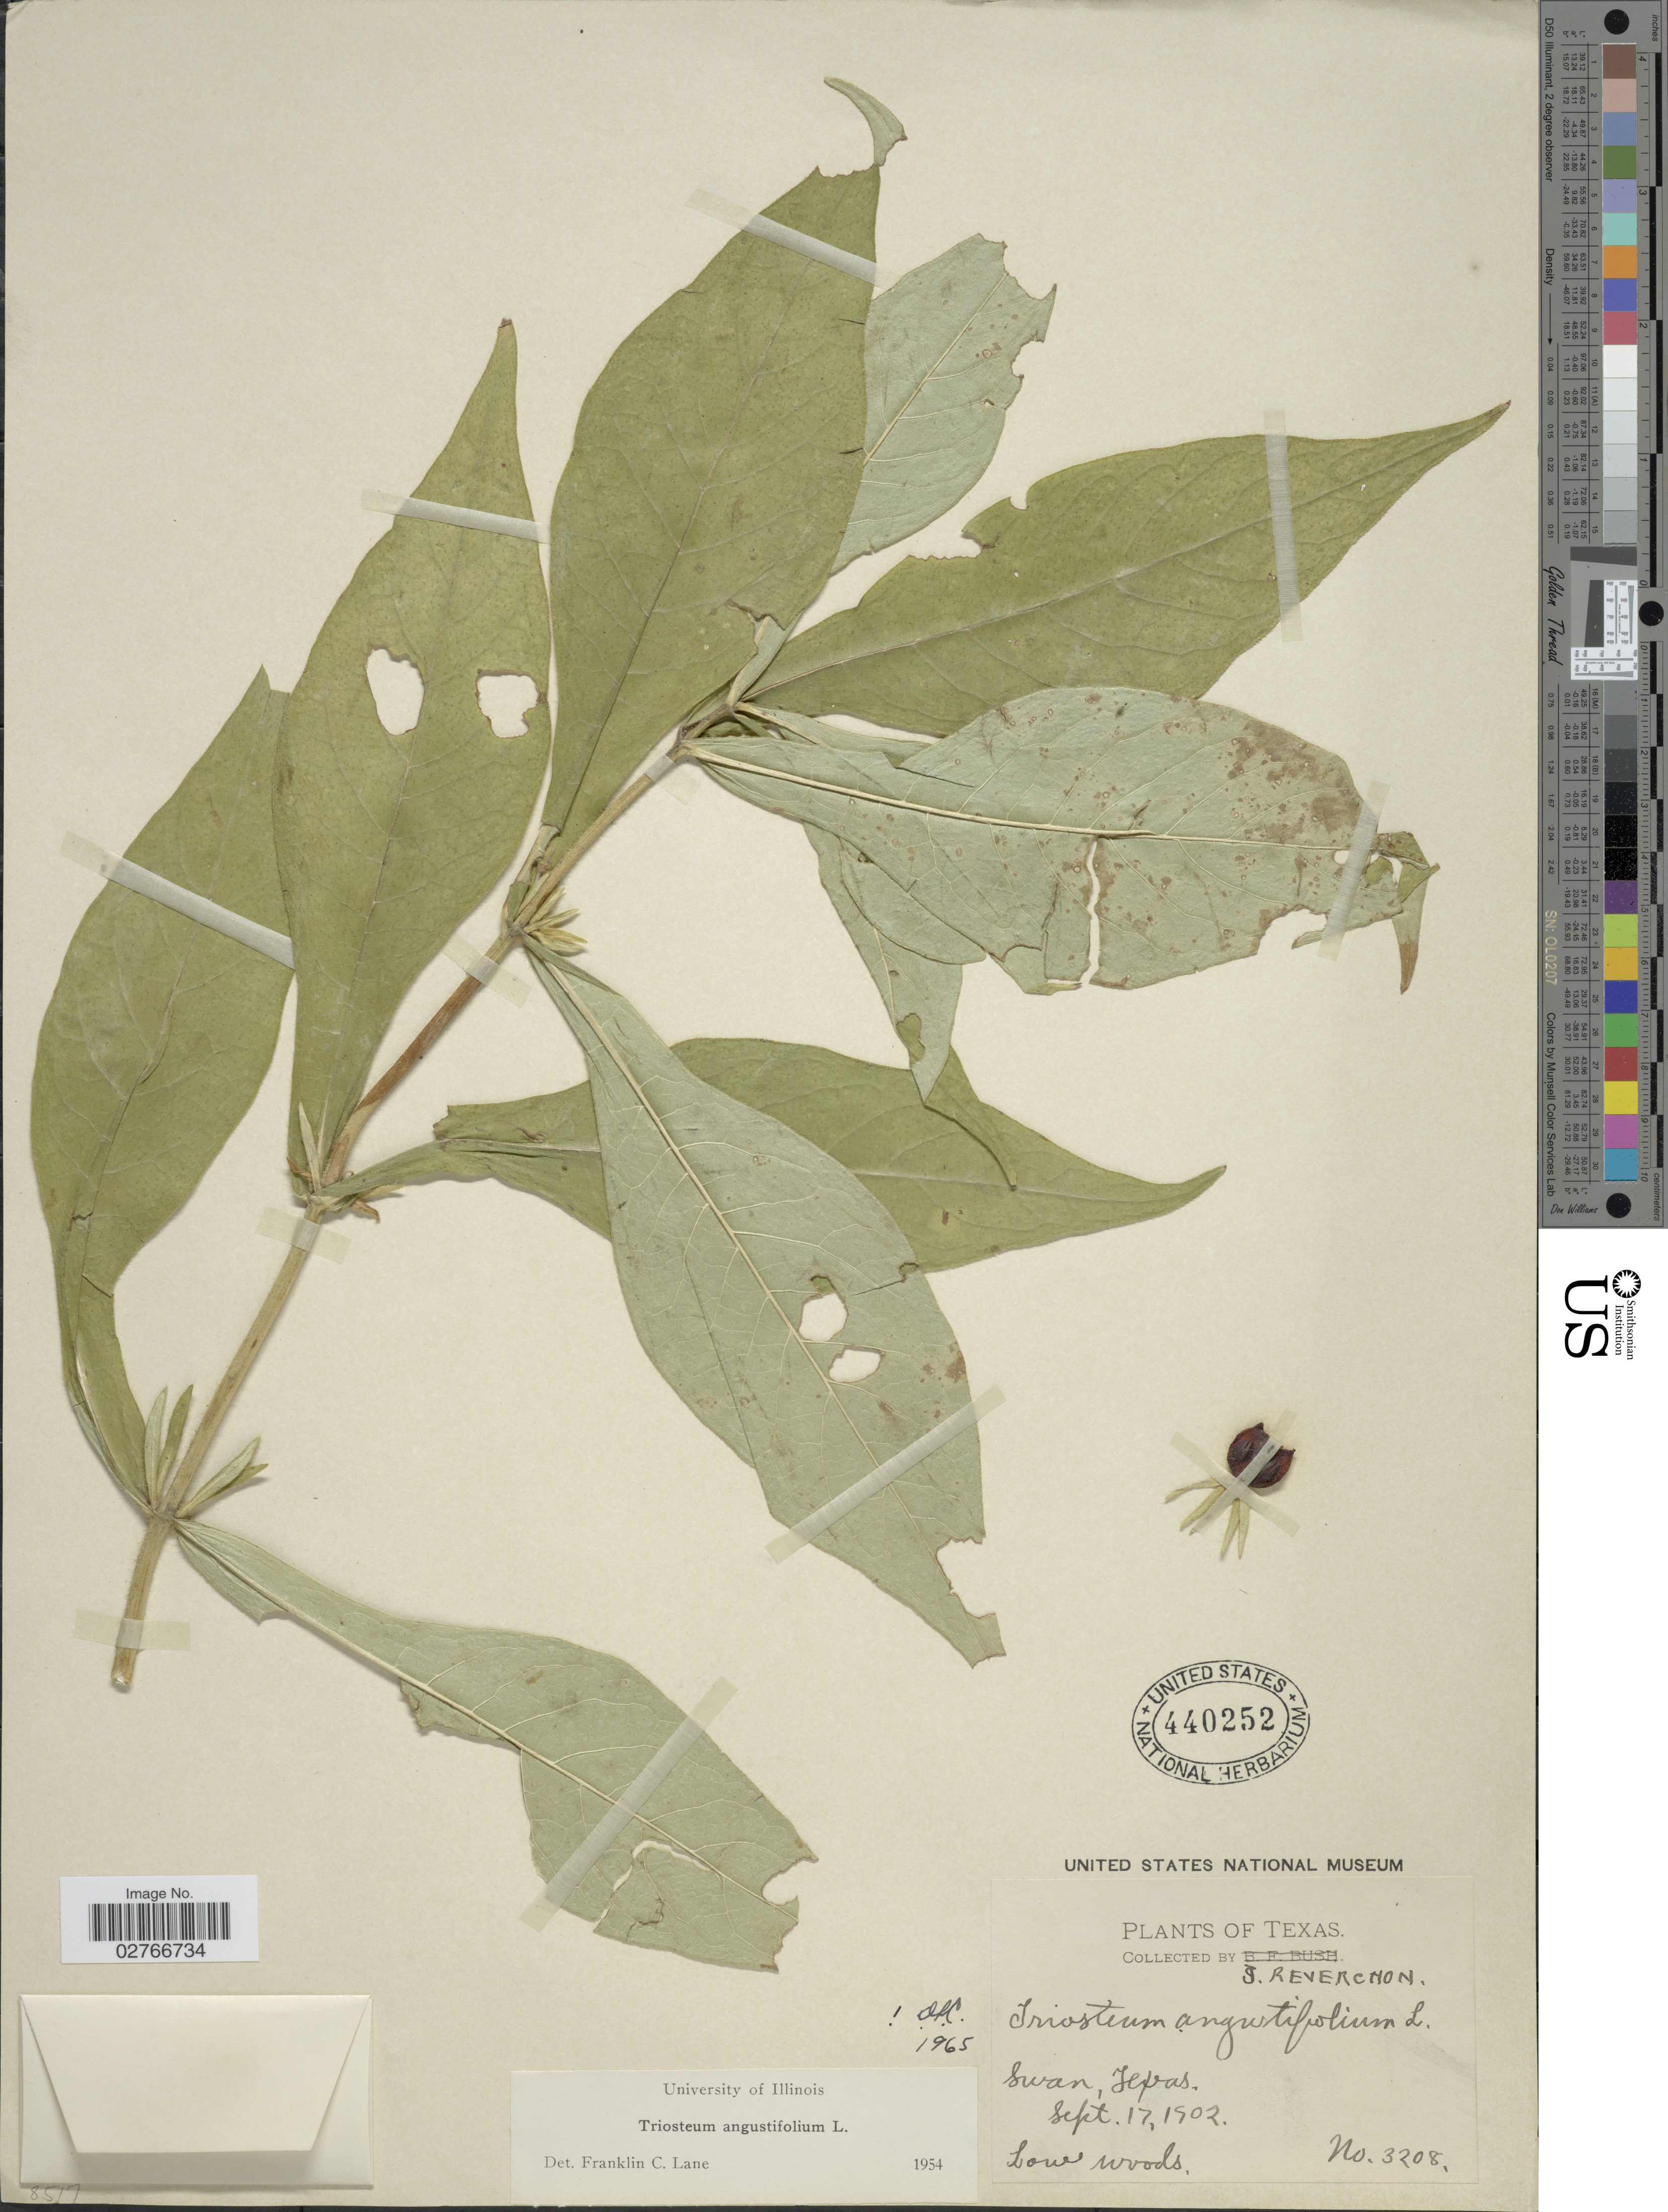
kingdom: Plantae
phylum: Tracheophyta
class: Magnoliopsida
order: Dipsacales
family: Caprifoliaceae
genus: Triosteum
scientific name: Triosteum angustifolium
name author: L.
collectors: J. Reverchon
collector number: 3208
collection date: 1902-09-17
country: United States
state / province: Texas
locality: Swan.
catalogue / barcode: US 440252